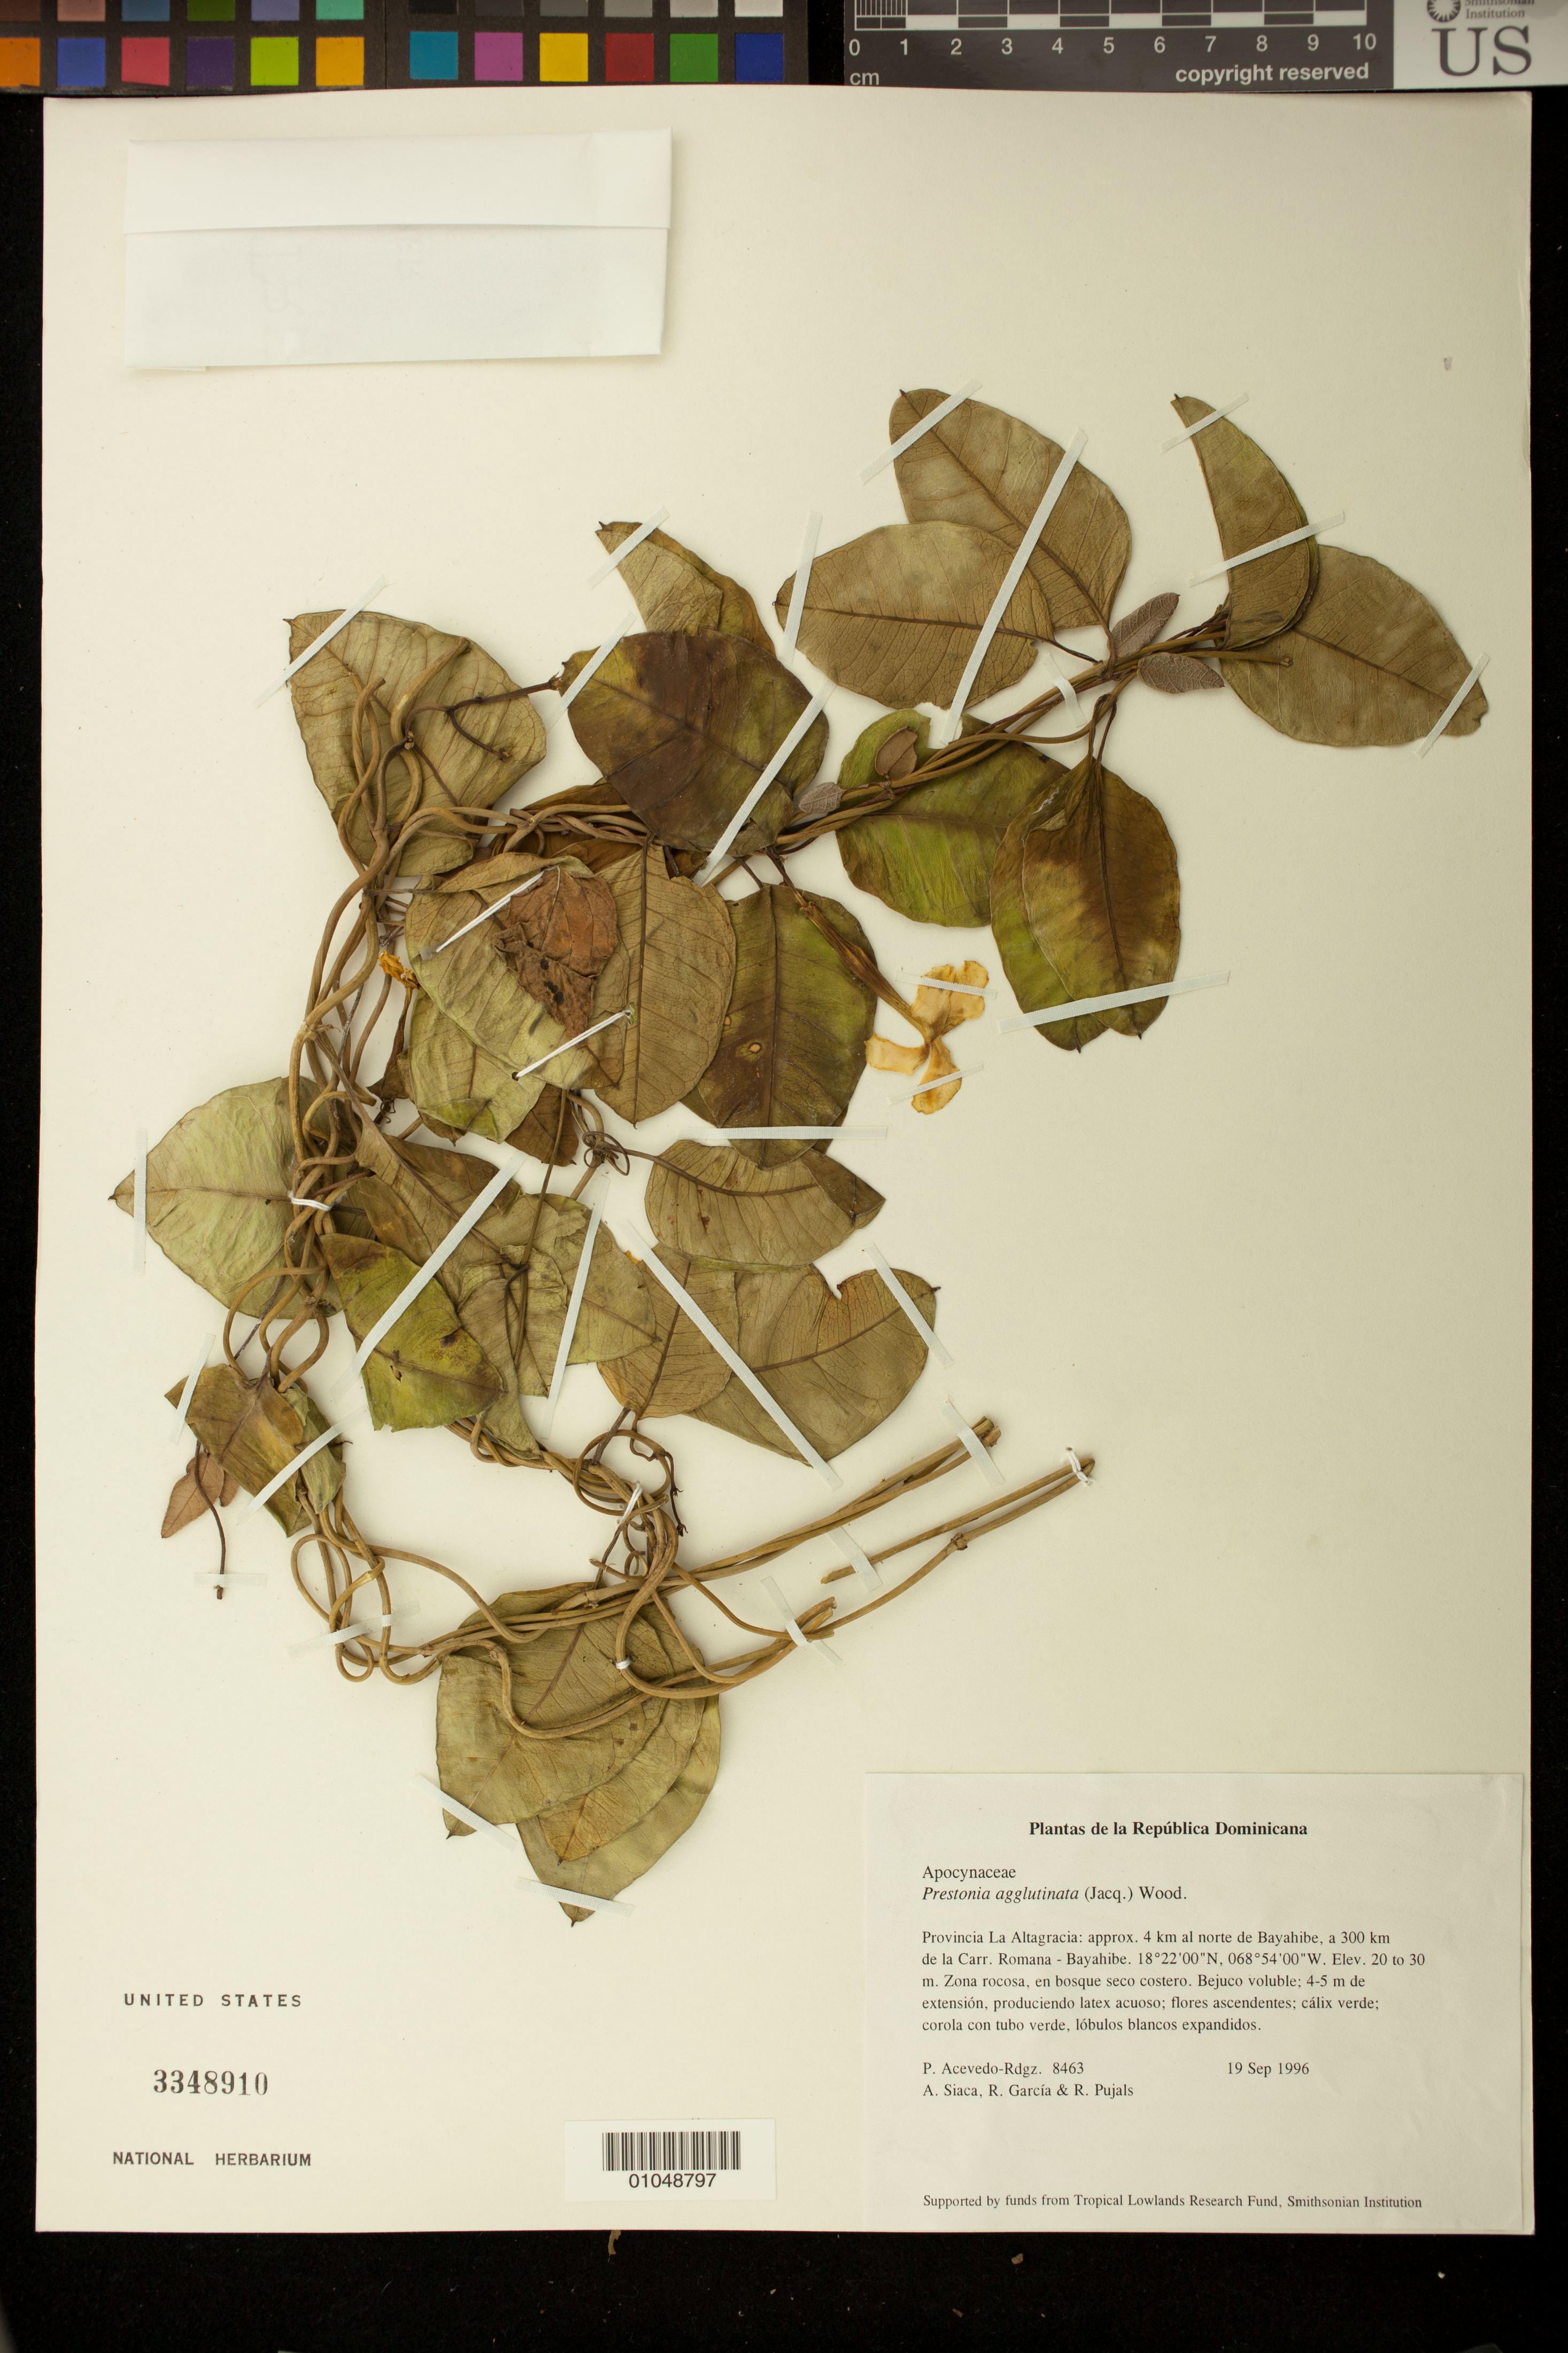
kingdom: Plantae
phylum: Tracheophyta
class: Magnoliopsida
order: Gentianales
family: Apocynaceae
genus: Echites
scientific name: Echites agglutinatus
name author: Jacq.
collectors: P. Acevedo-Rodr., A. Siaca, R. G. García & R. Pujals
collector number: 8463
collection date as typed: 19 Sep 1996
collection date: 1996-09-19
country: Dominican Republic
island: Hispaniola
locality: Provincia La Altagracia: approx. 4 km al norte de Bayahibe, a 300 km de la Carr. Romana - Bayahibe.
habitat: Zona rocosa, en bosqueseco costero.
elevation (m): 20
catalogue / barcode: US 3348910